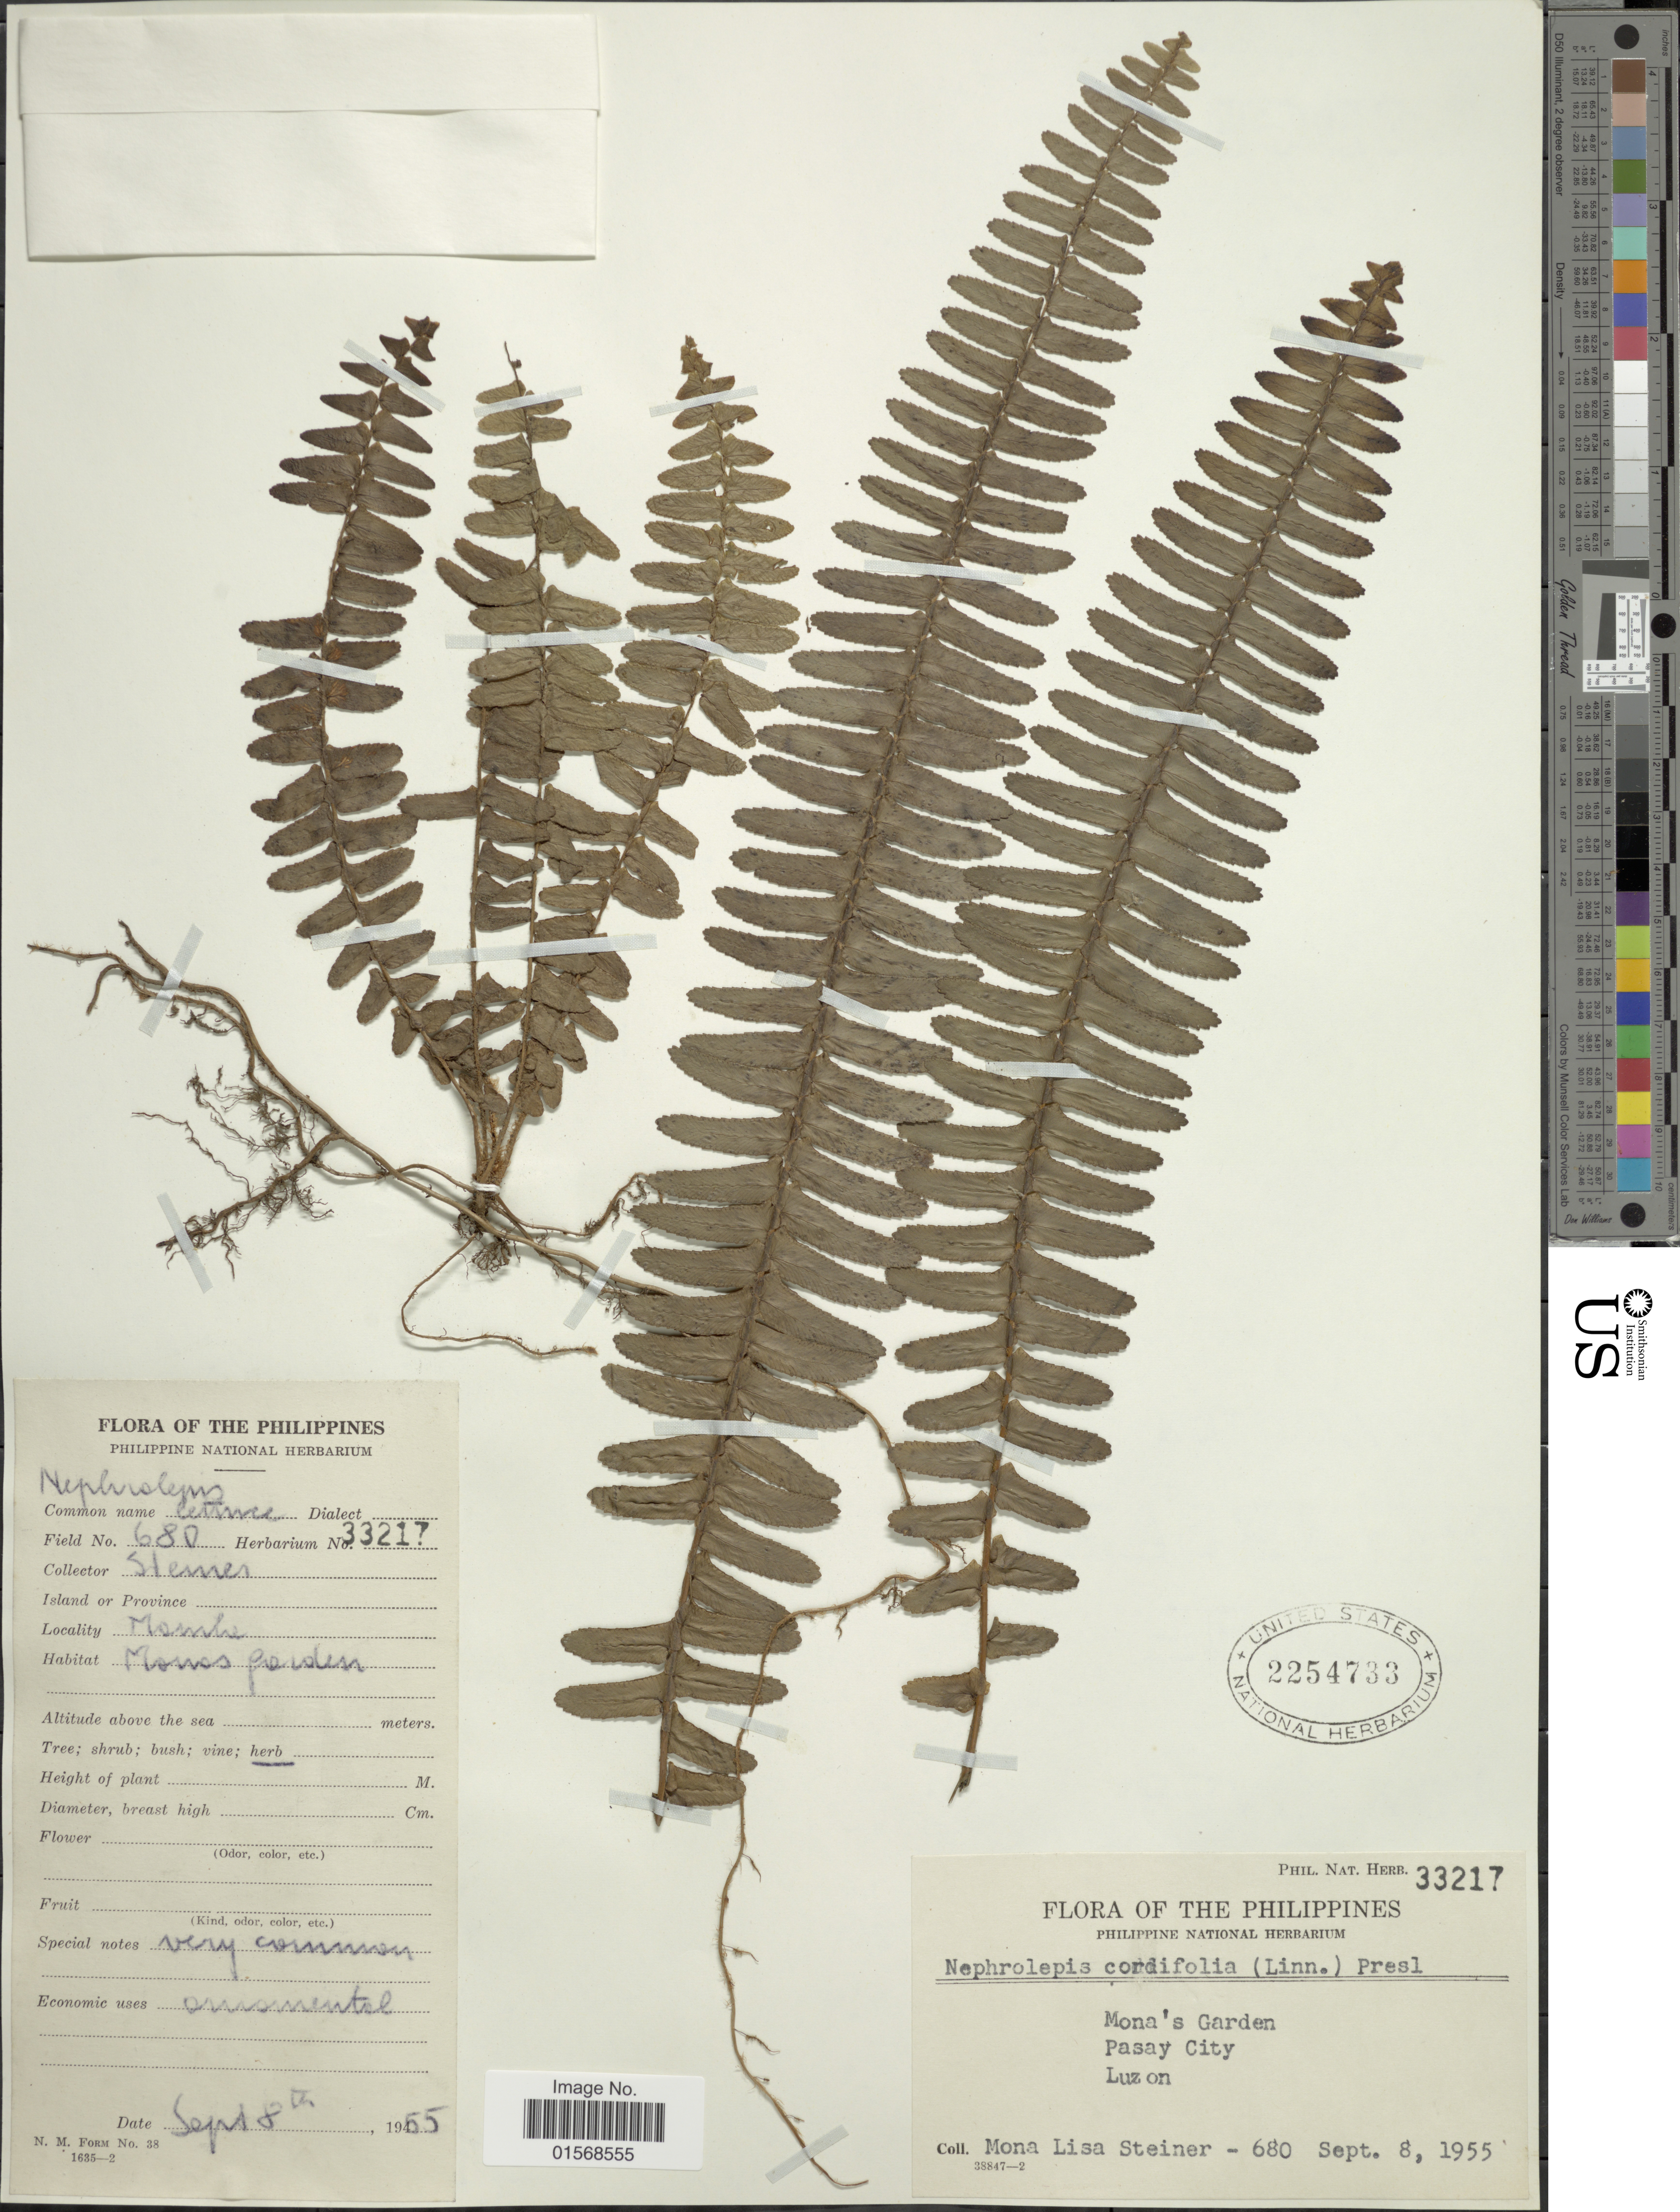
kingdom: Plantae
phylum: Tracheophyta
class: Polypodiopsida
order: Polypodiales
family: Nephrolepidaceae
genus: Nephrolepis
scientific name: Nephrolepis cordifolia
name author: (L.) C. Presl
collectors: M. Steiner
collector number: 680/33217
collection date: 1955-09-07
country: Philippines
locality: Mona's Garden, Pasay City, Luzon.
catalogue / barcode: US 2254733